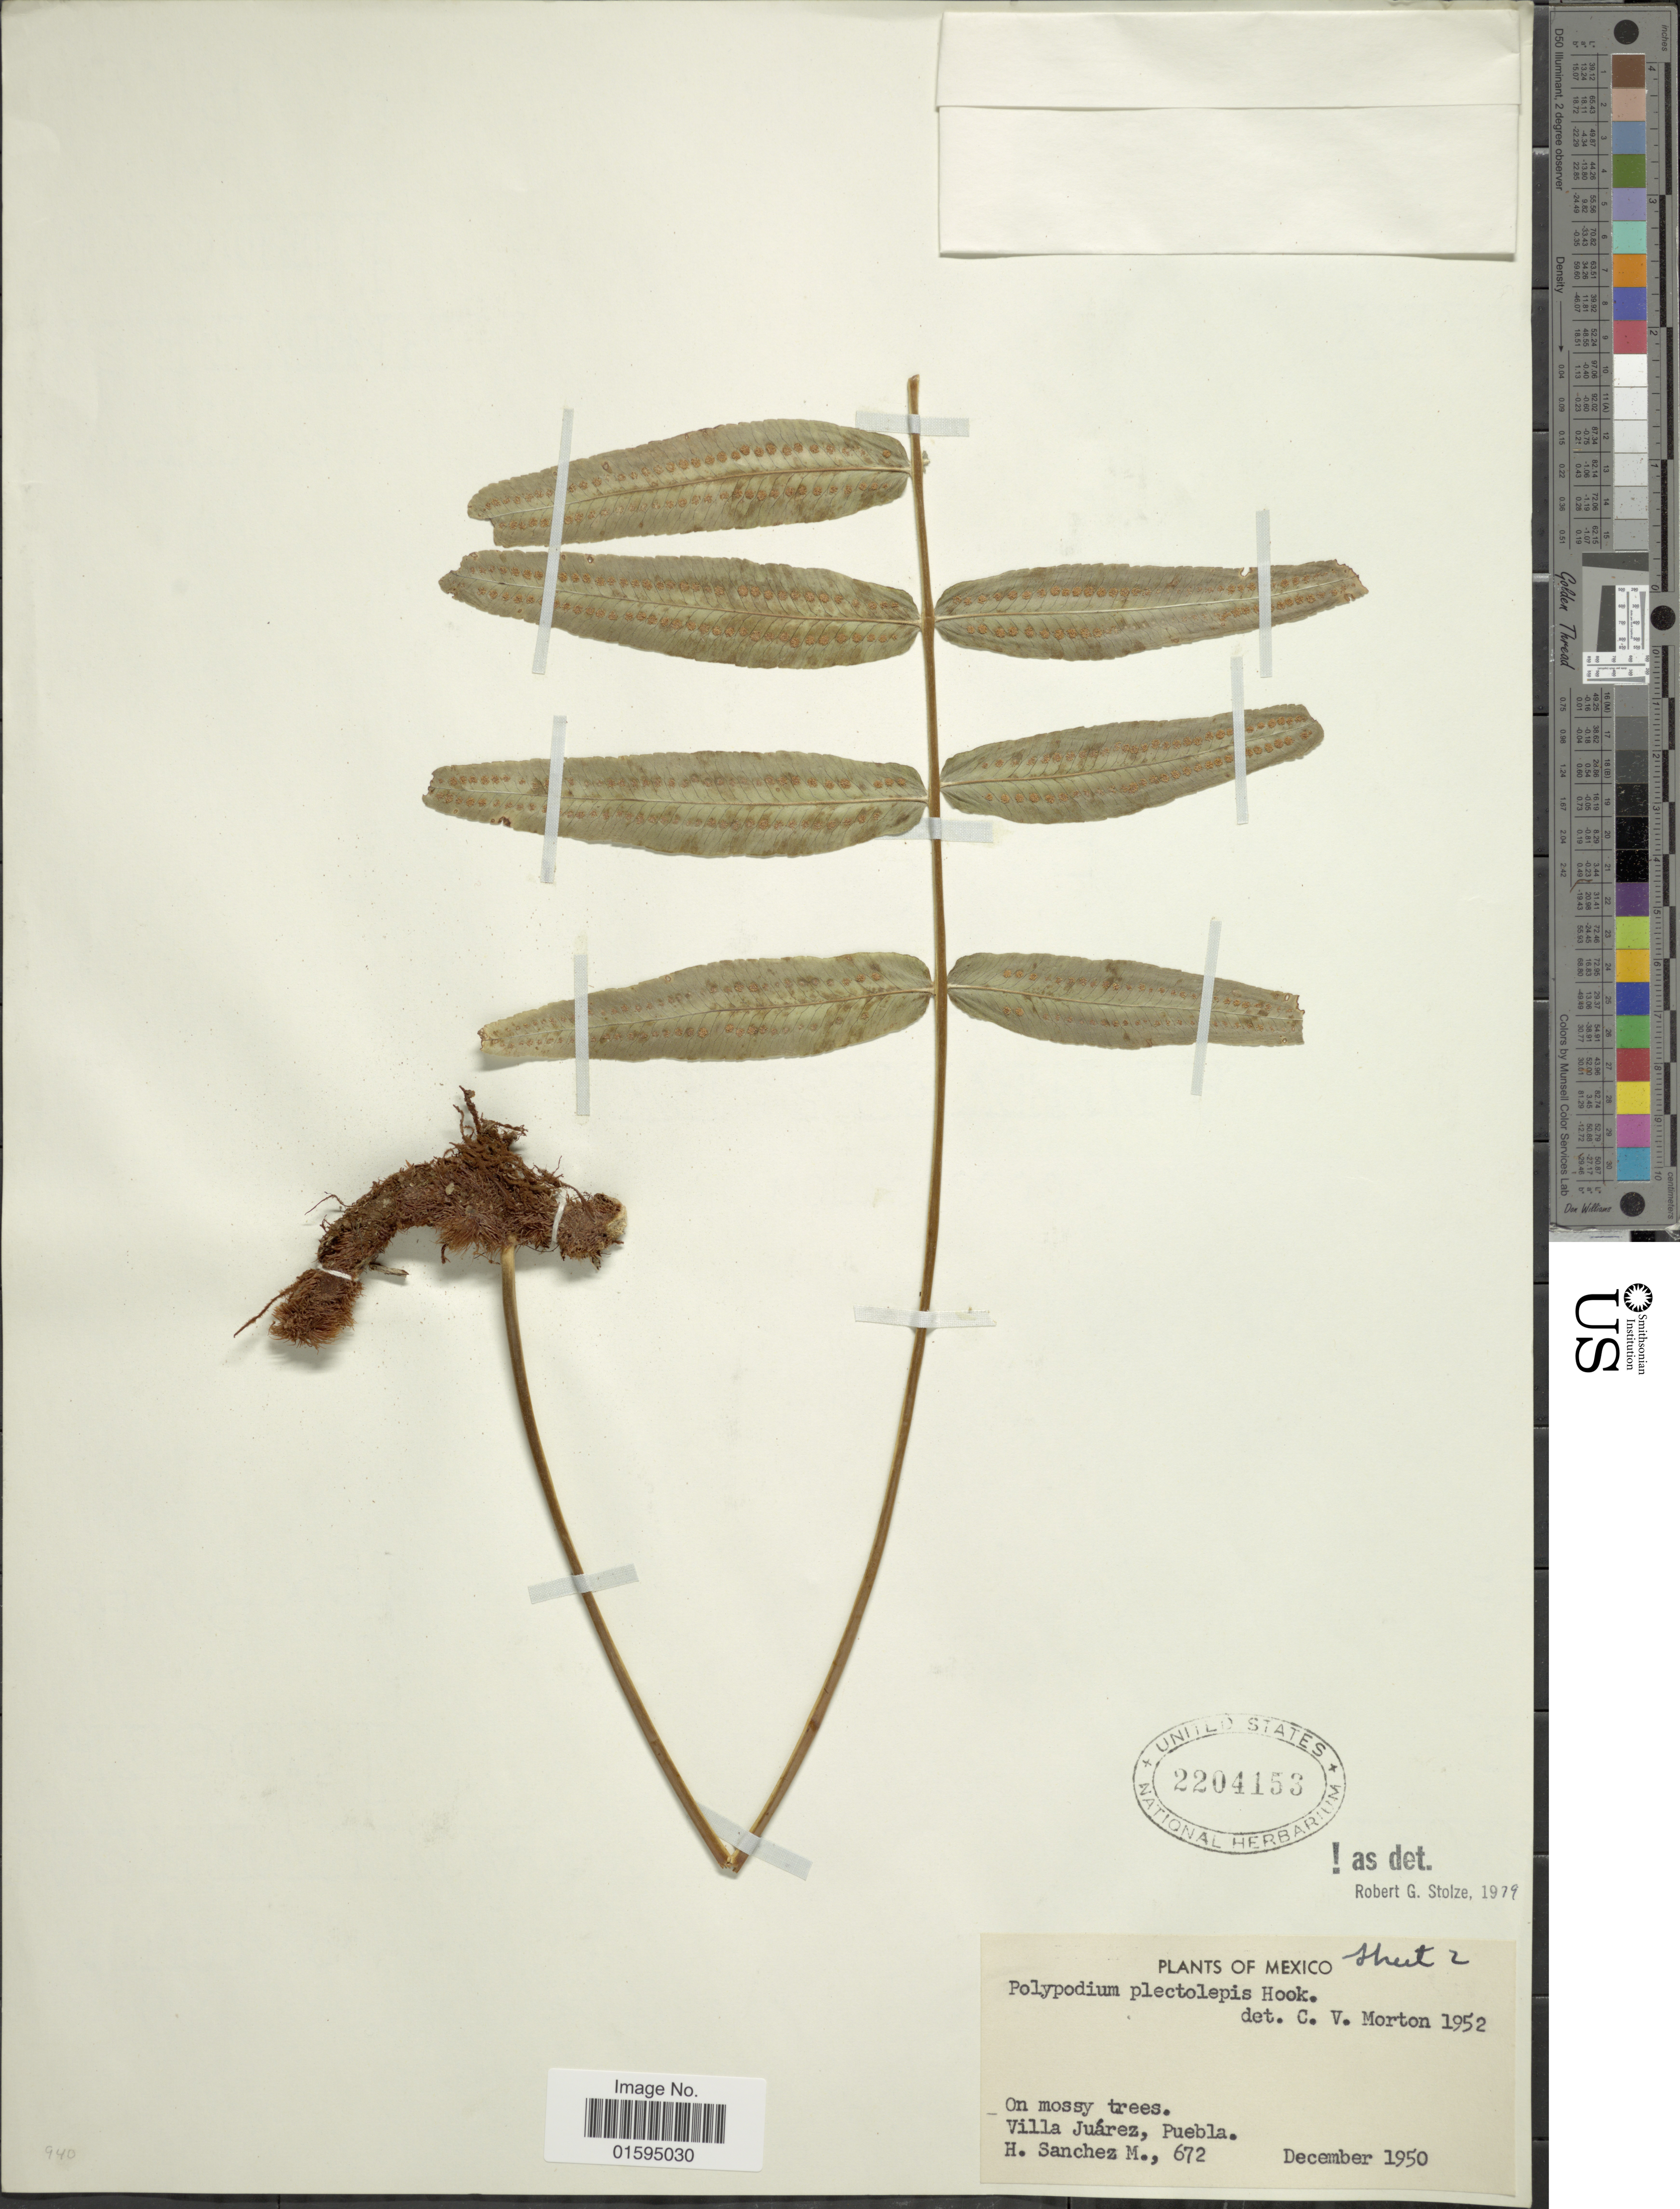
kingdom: Plantae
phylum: Tracheophyta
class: Polypodiopsida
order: Polypodiales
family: Polypodiaceae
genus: Polypodium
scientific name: Polypodium echinolepis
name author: Fée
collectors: H. Sánchez-Mejorada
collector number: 672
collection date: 1950-12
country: Mexico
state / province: Puebla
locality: On Mossy trees, Villa Juarez.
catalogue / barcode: US 2204153